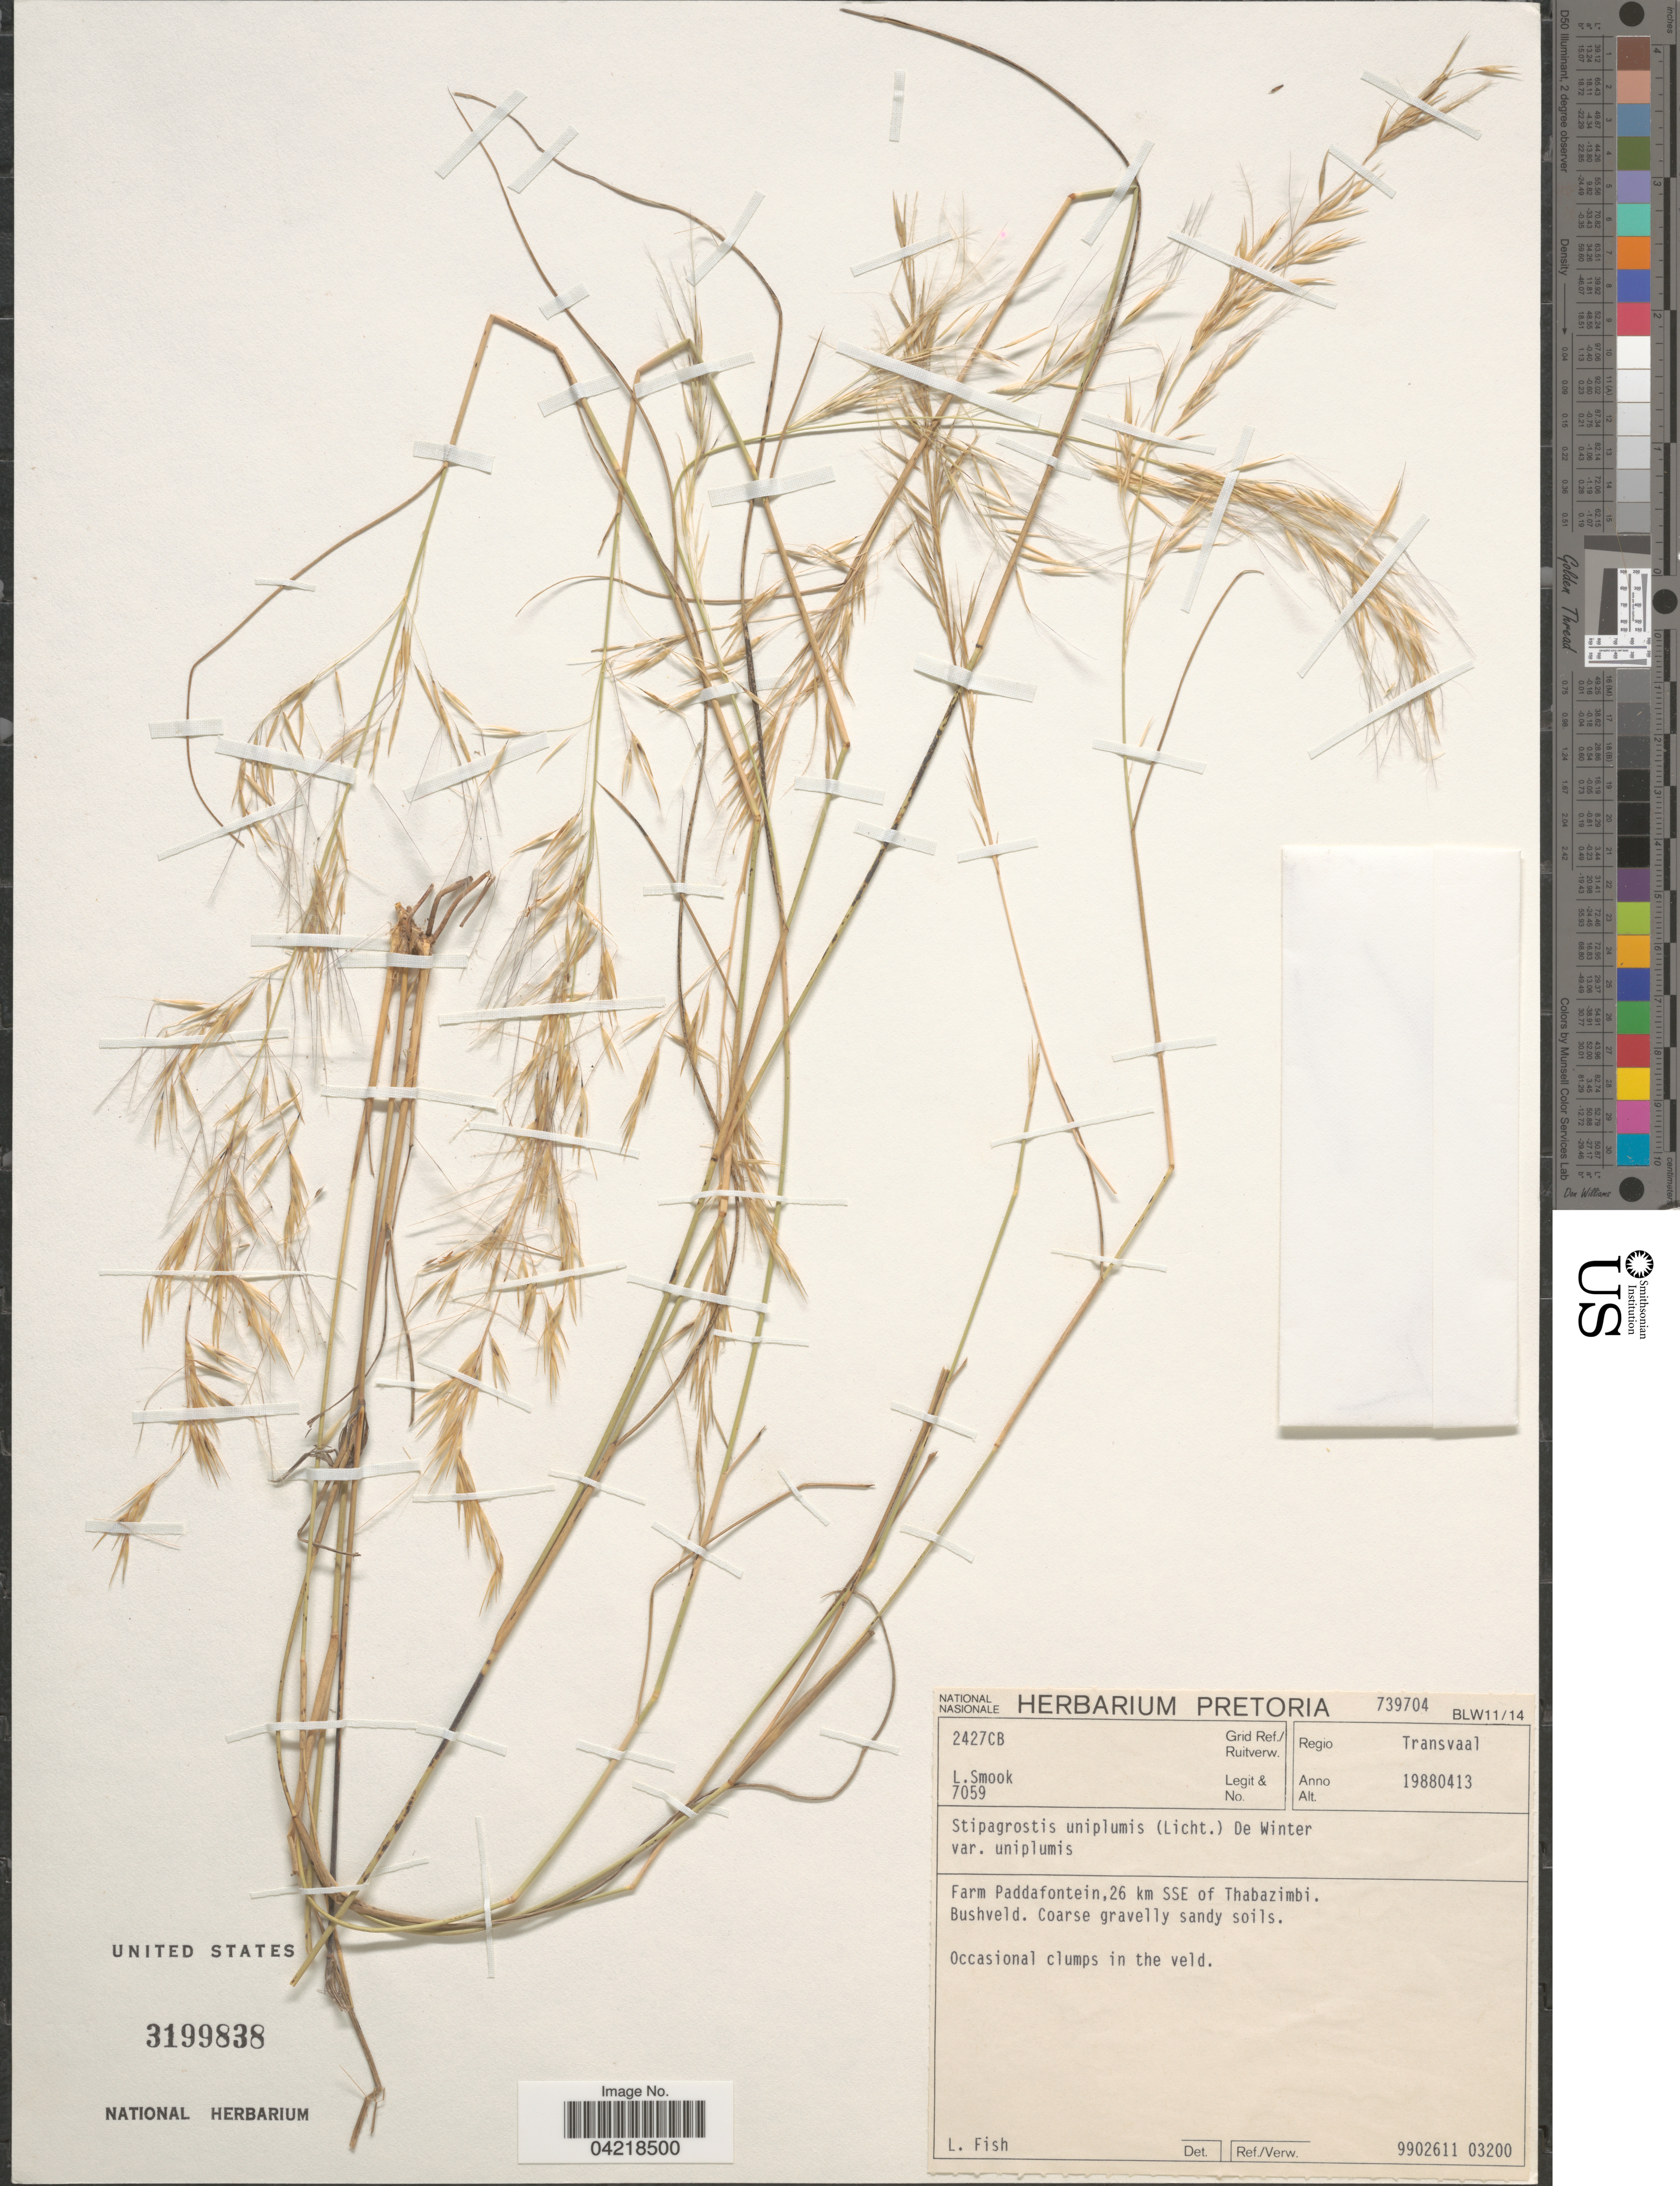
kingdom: Plantae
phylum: Tracheophyta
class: Liliopsida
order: Poales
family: Poaceae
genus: Stipagrostis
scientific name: Stipagrostis uniplumis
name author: (Licht.) De Winter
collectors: L. Smook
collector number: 7059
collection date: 1988-04-13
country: South Africa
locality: Grid Ref./Ruitverw. 2427CB. Regio Transvaal. Farm Paddafontein, 26 km SSE of Thabazimbi. Bushveld. Coarse gravelly sandy soils.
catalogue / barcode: US 3199838